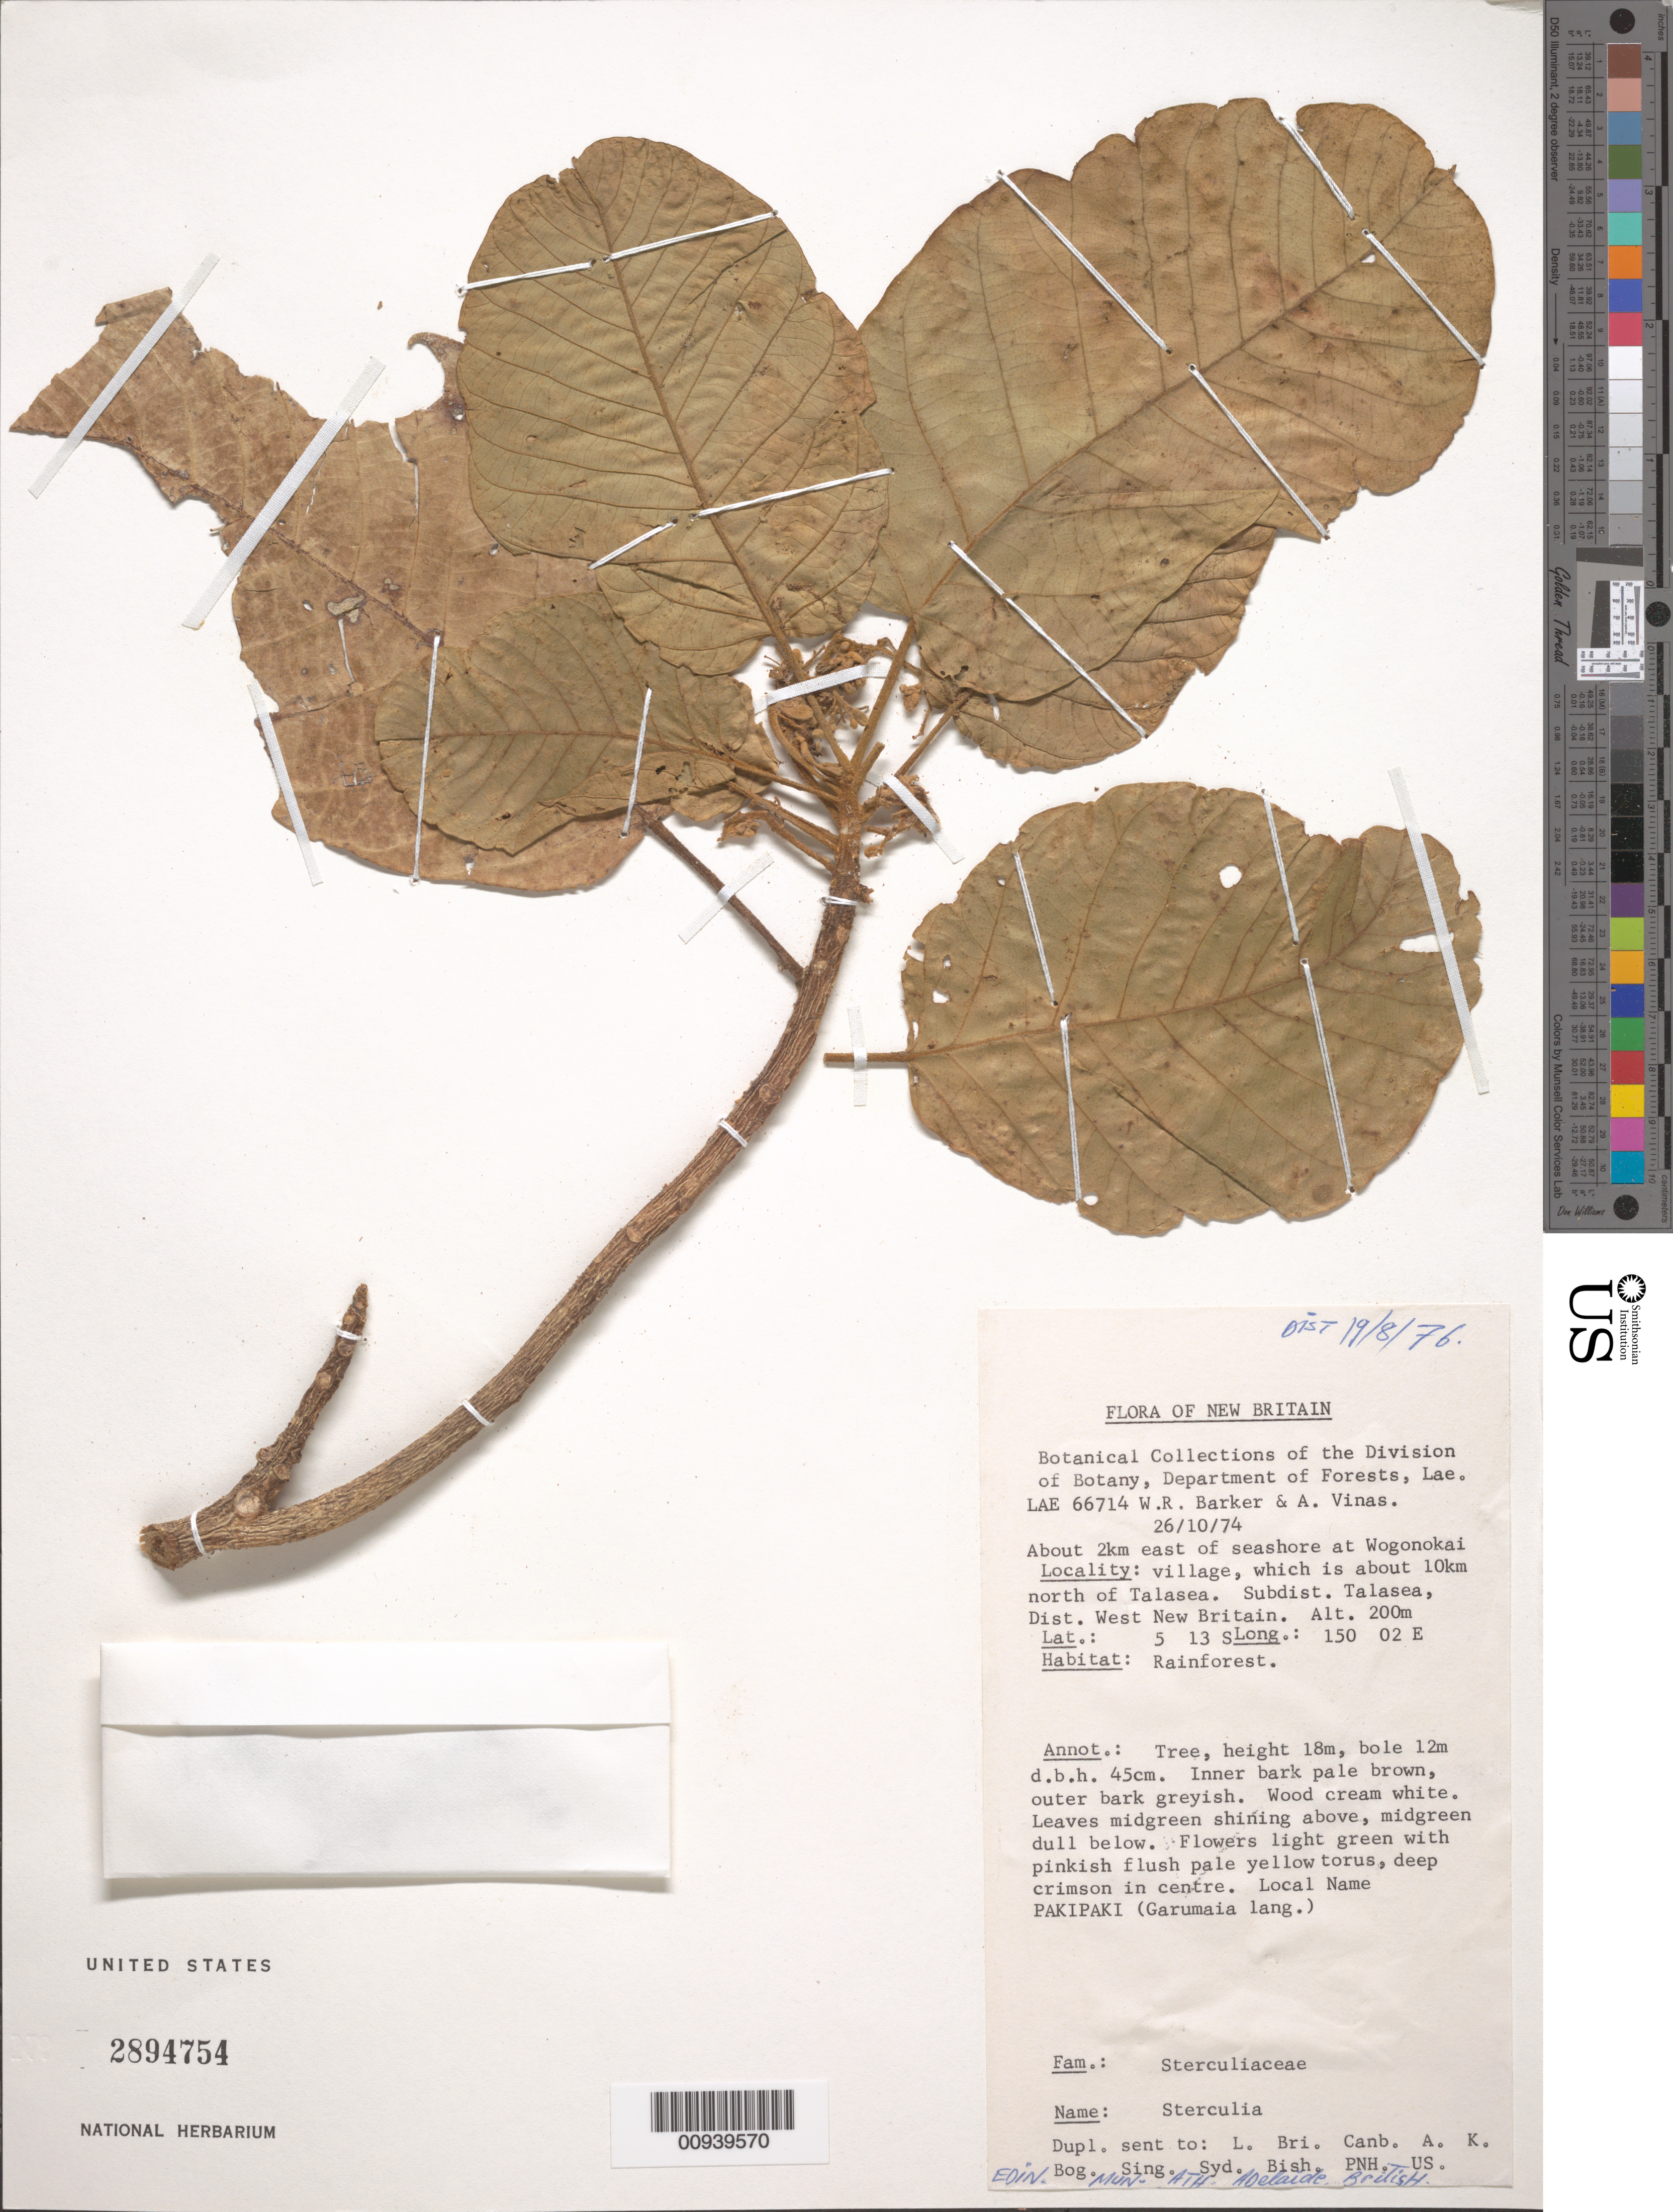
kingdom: Plantae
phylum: Tracheophyta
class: Magnoliopsida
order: Malvales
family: Malvaceae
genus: Sterculia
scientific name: Sterculia sp.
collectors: W. R. Barker & A. Vinas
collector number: LAE 66714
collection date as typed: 26 Oct 1974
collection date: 1974-10-26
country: Papua New Guinea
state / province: West New Britain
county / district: Talasea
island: New Britain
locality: About 2 km east of seashore at Wogonokai village, which is about 10 km north of Talasea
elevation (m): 200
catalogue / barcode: US 2894754